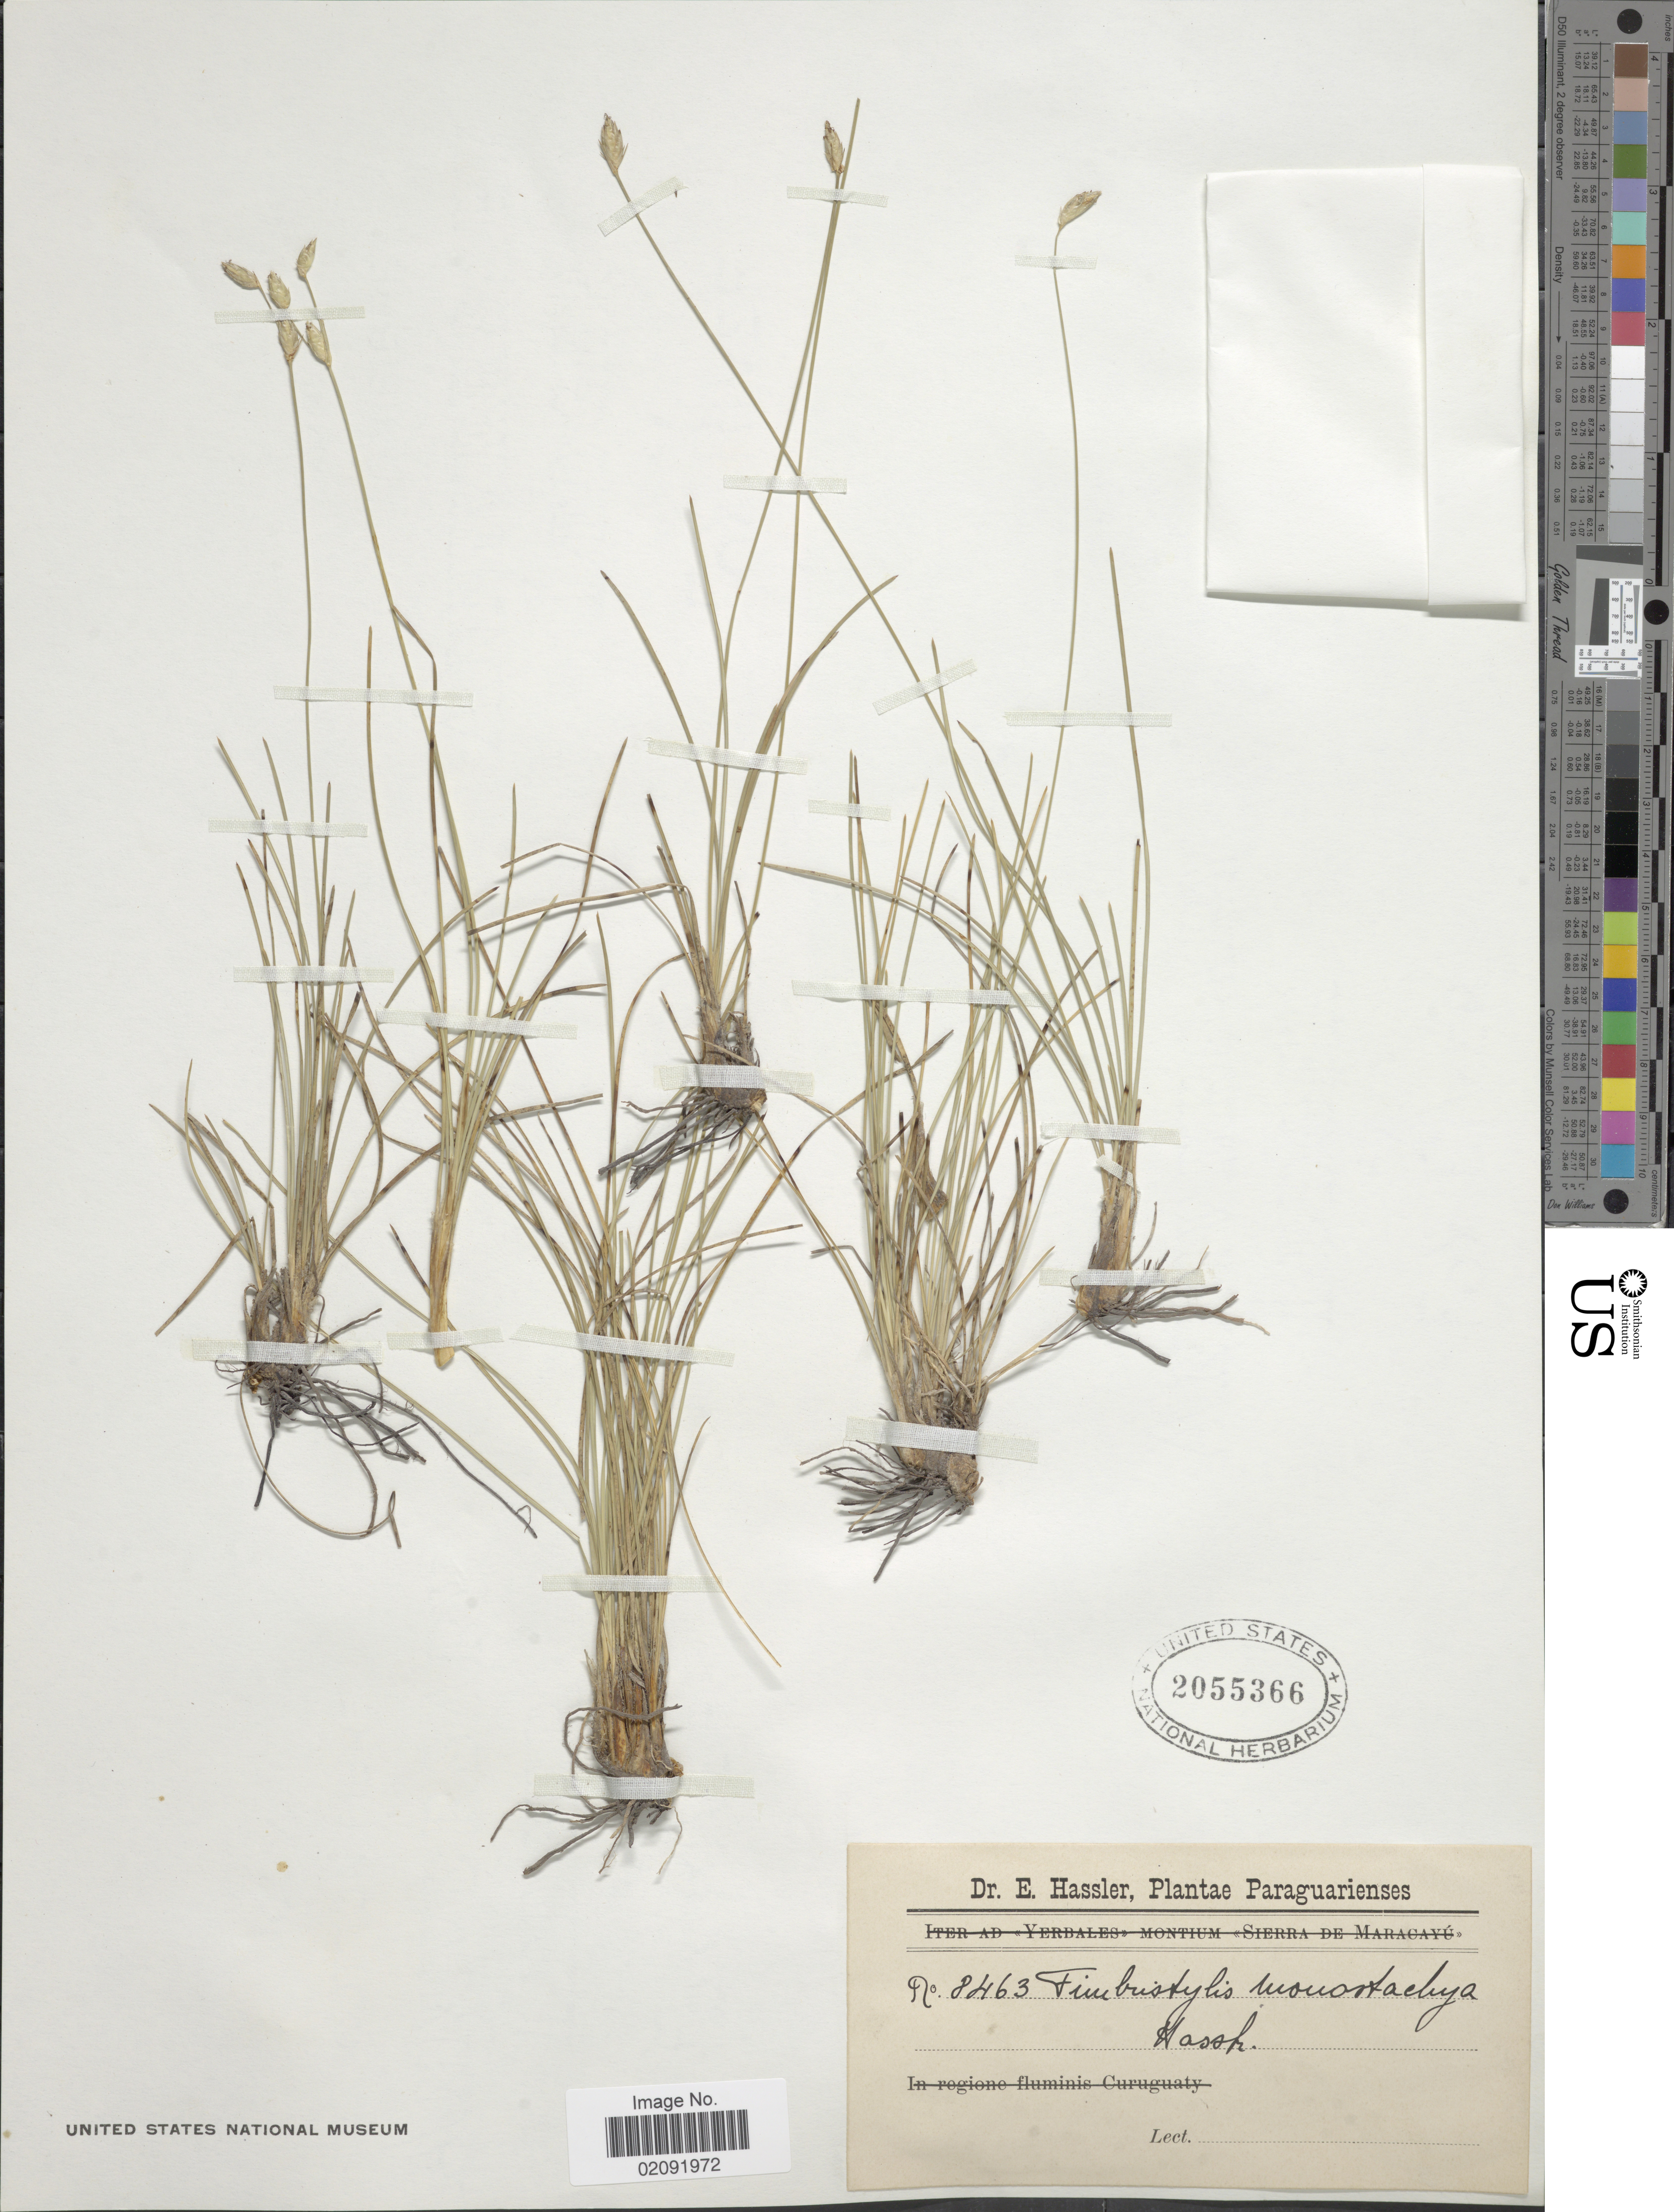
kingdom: Plantae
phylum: Tracheophyta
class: Liliopsida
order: Poales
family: Cyperaceae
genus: Abildgaardia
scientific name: Abildgaardia ovata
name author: (Burm. f.) Kral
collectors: E. Hassler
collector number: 8463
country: Paraguay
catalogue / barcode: US 2055366